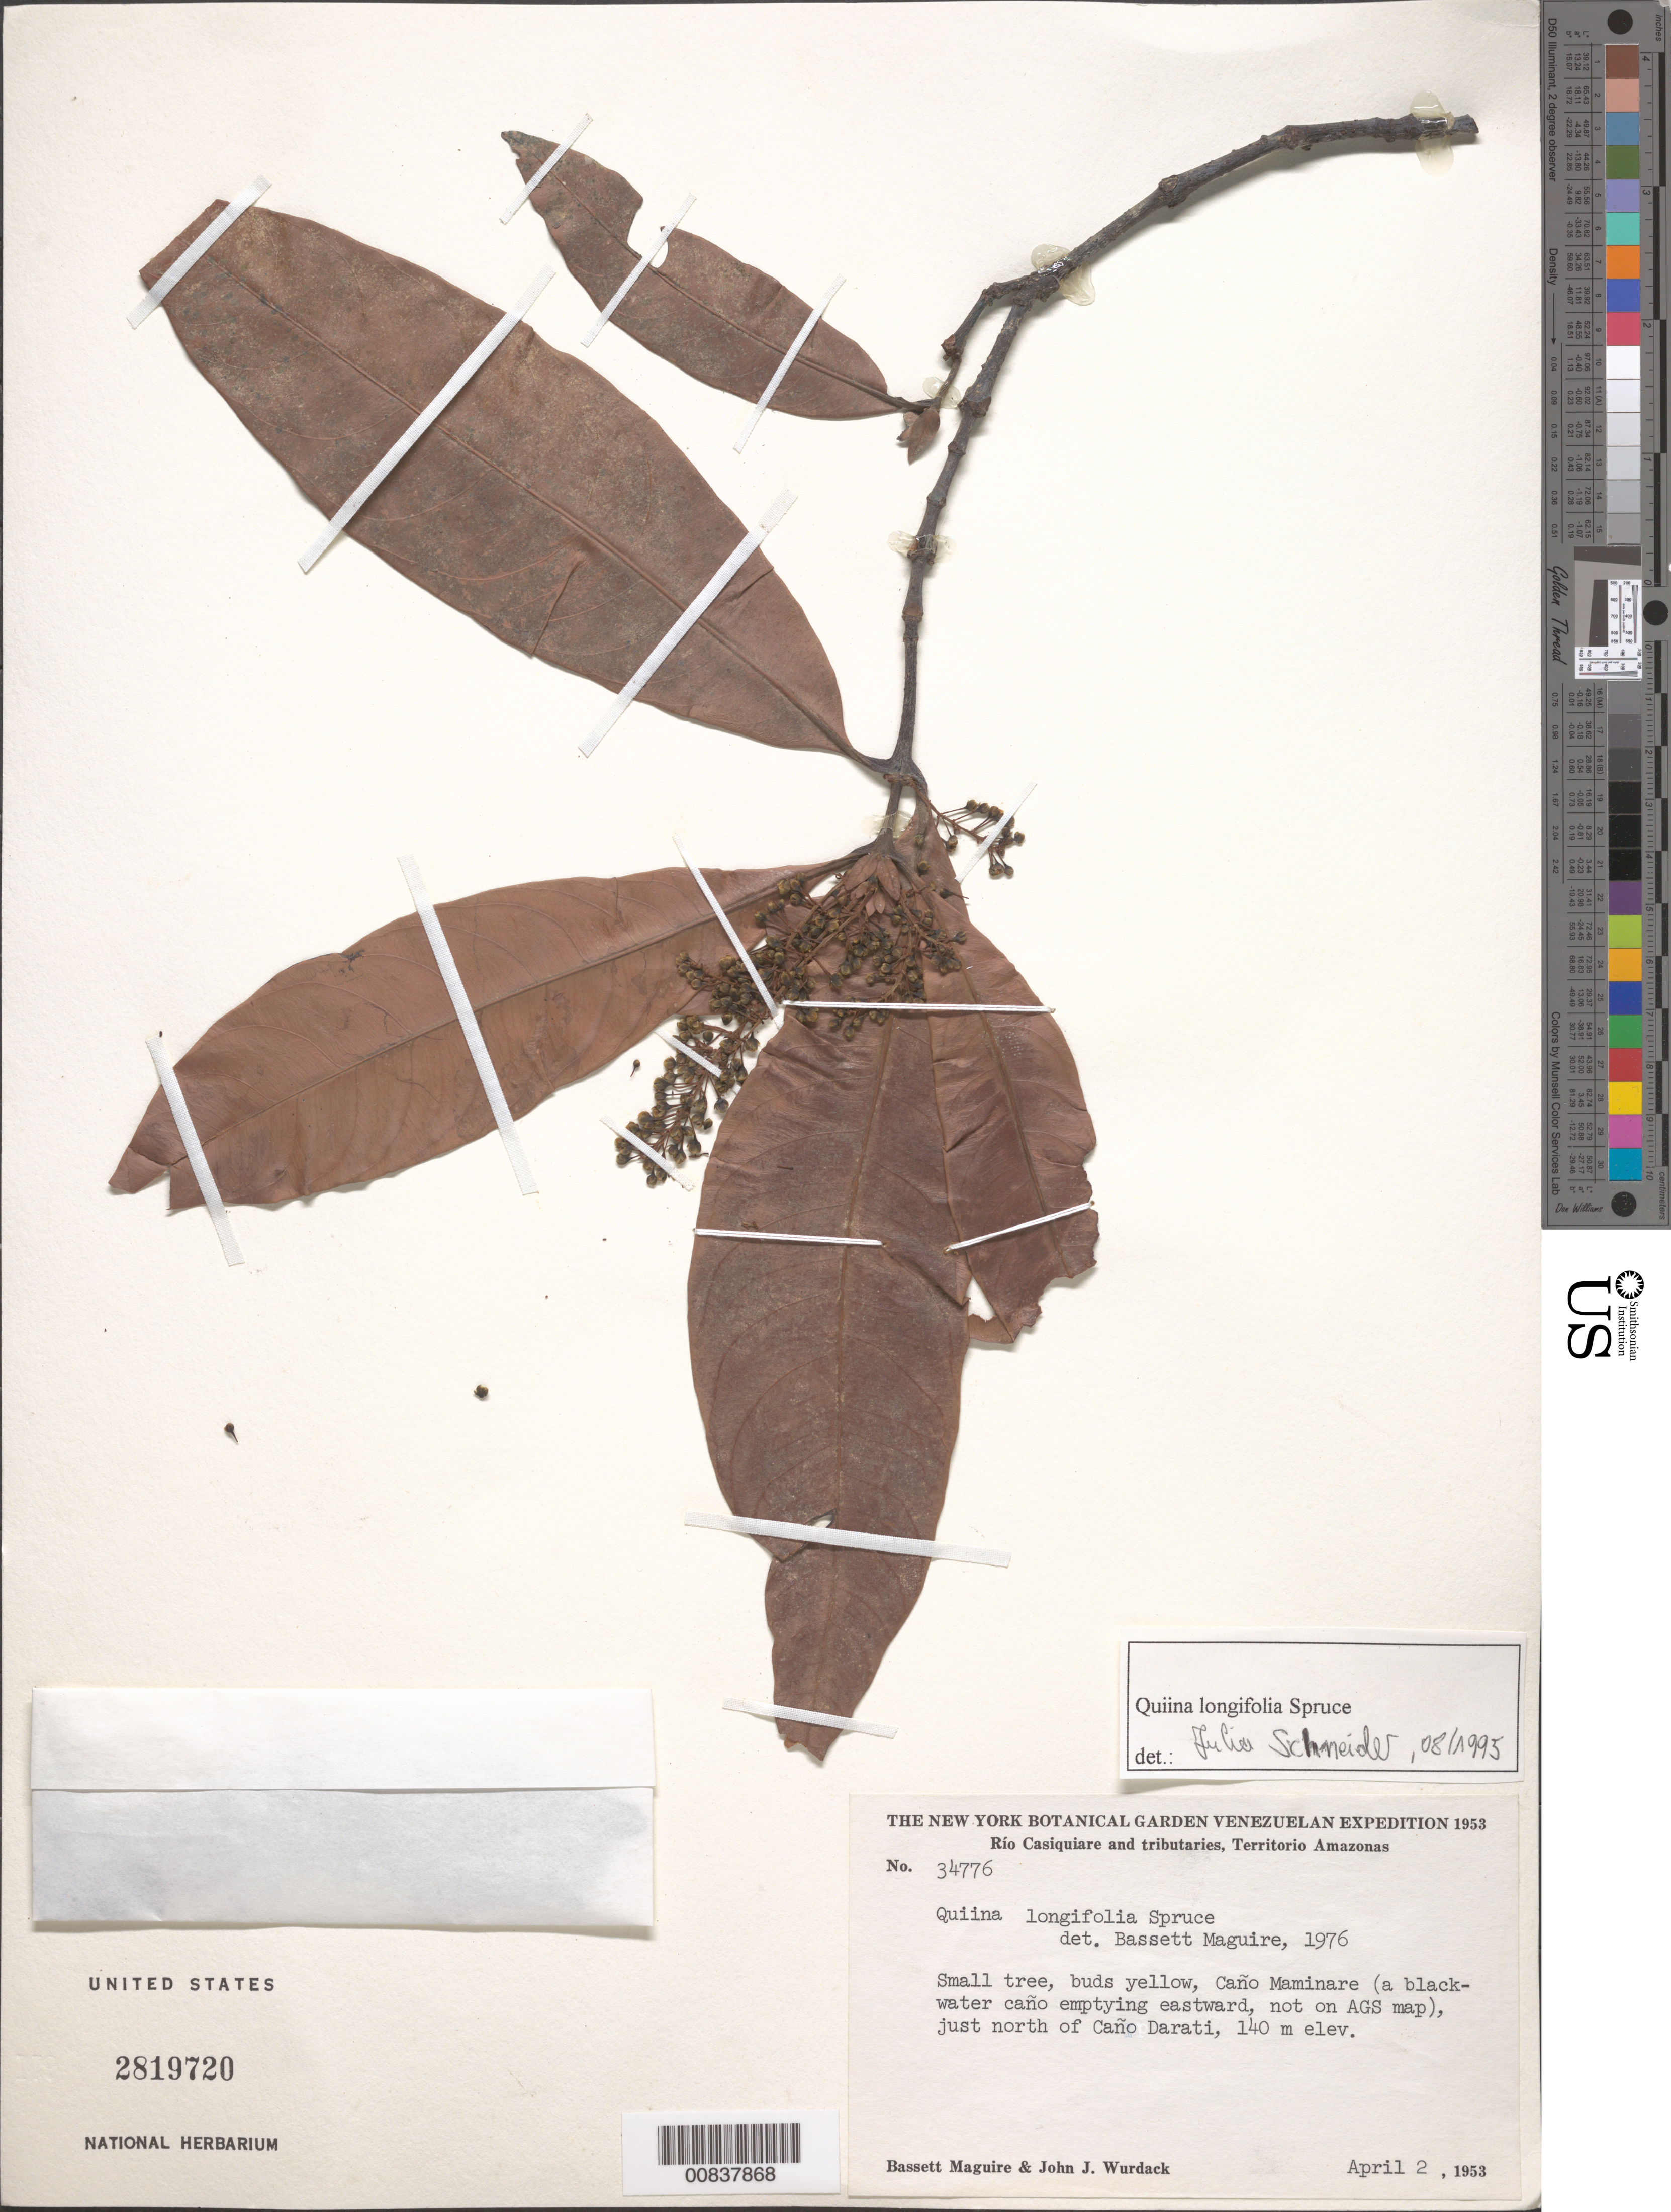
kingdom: Plantae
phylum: Tracheophyta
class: Magnoliopsida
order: Malpighiales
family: Quiinaceae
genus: Quiina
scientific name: Quiina longifolia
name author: Spruce ex Planch. & Triana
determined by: Schneider, J.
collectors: B. Maguire & J. J. Wurdack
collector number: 34776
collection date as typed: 2-Apr-53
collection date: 1953-04-02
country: Venezuela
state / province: Amazonas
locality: Río Casiquiare, Caño Maminare, emptying eastward, just north of Caño Darati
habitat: Along caño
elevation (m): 140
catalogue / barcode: US 2819720